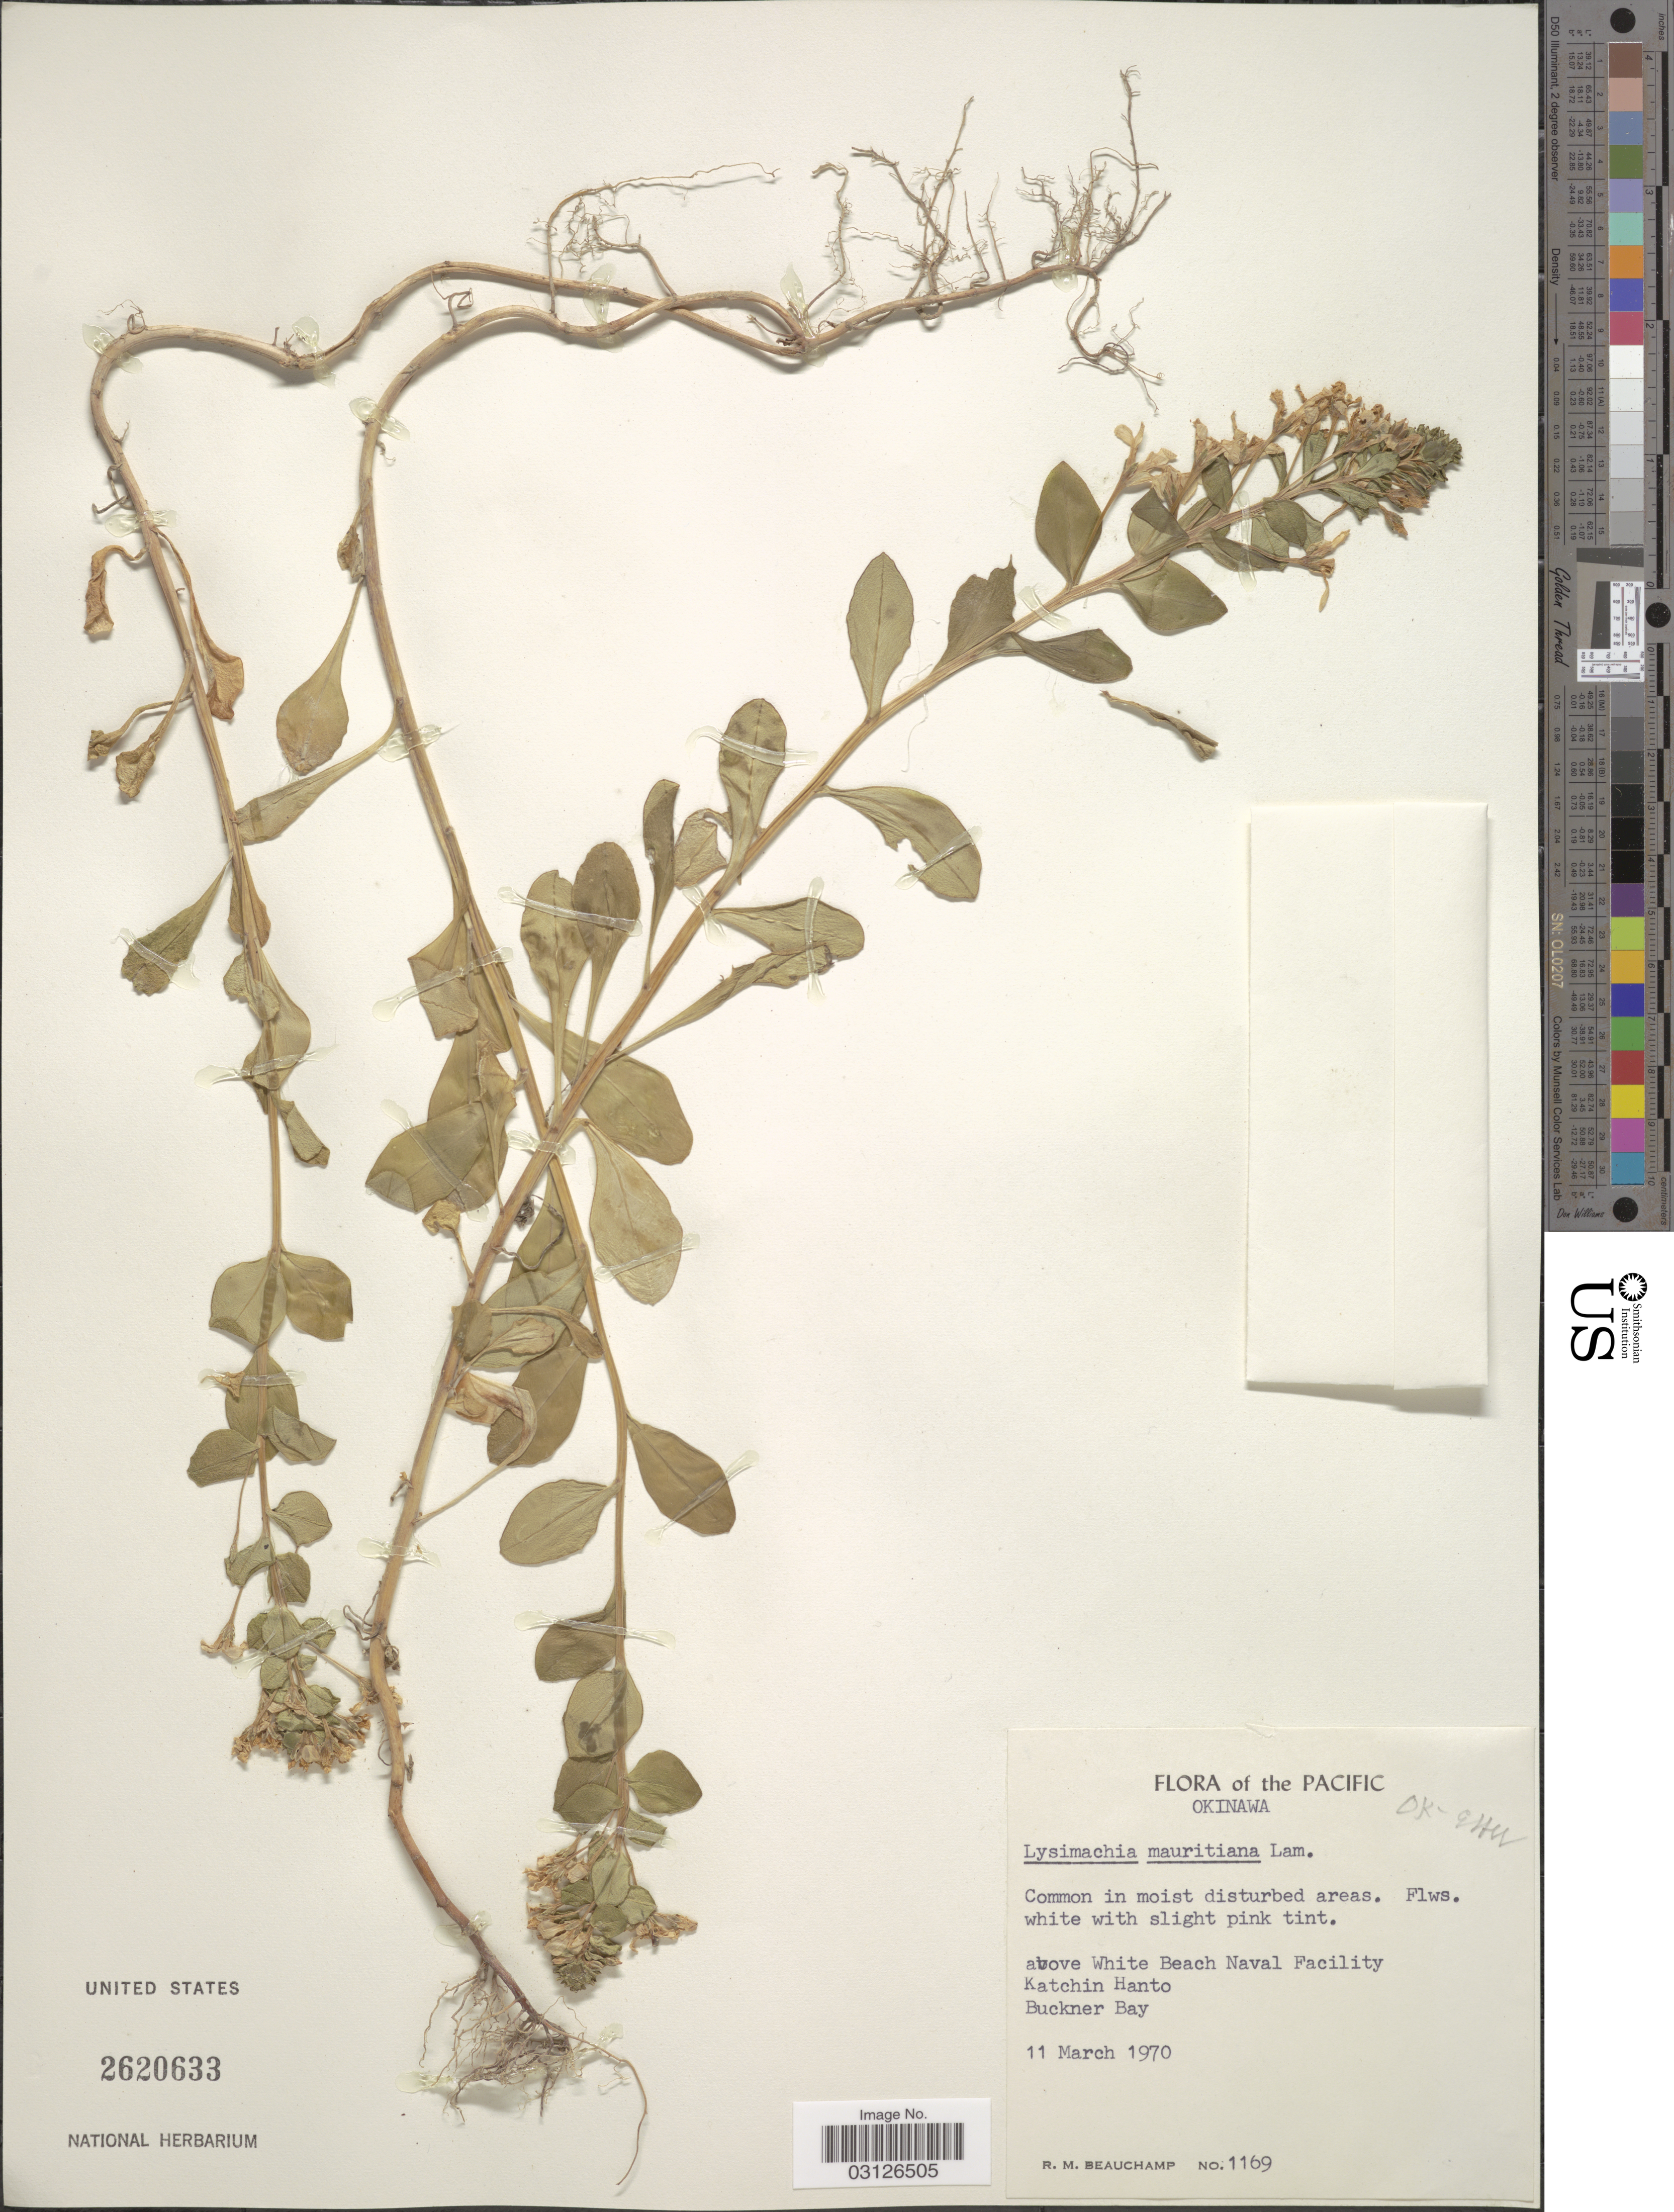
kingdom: Plantae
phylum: Tracheophyta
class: Magnoliopsida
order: Ericales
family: Primulaceae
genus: Lysimachia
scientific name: Lysimachia mauritiana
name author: Lam.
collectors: R. Beauchamp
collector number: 1169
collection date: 1970-03-11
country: Japan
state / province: Okinawa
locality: Pacific. Above White Beach Naval Facility. Katchin Hanto Buckner Bay.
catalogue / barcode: US 2620633